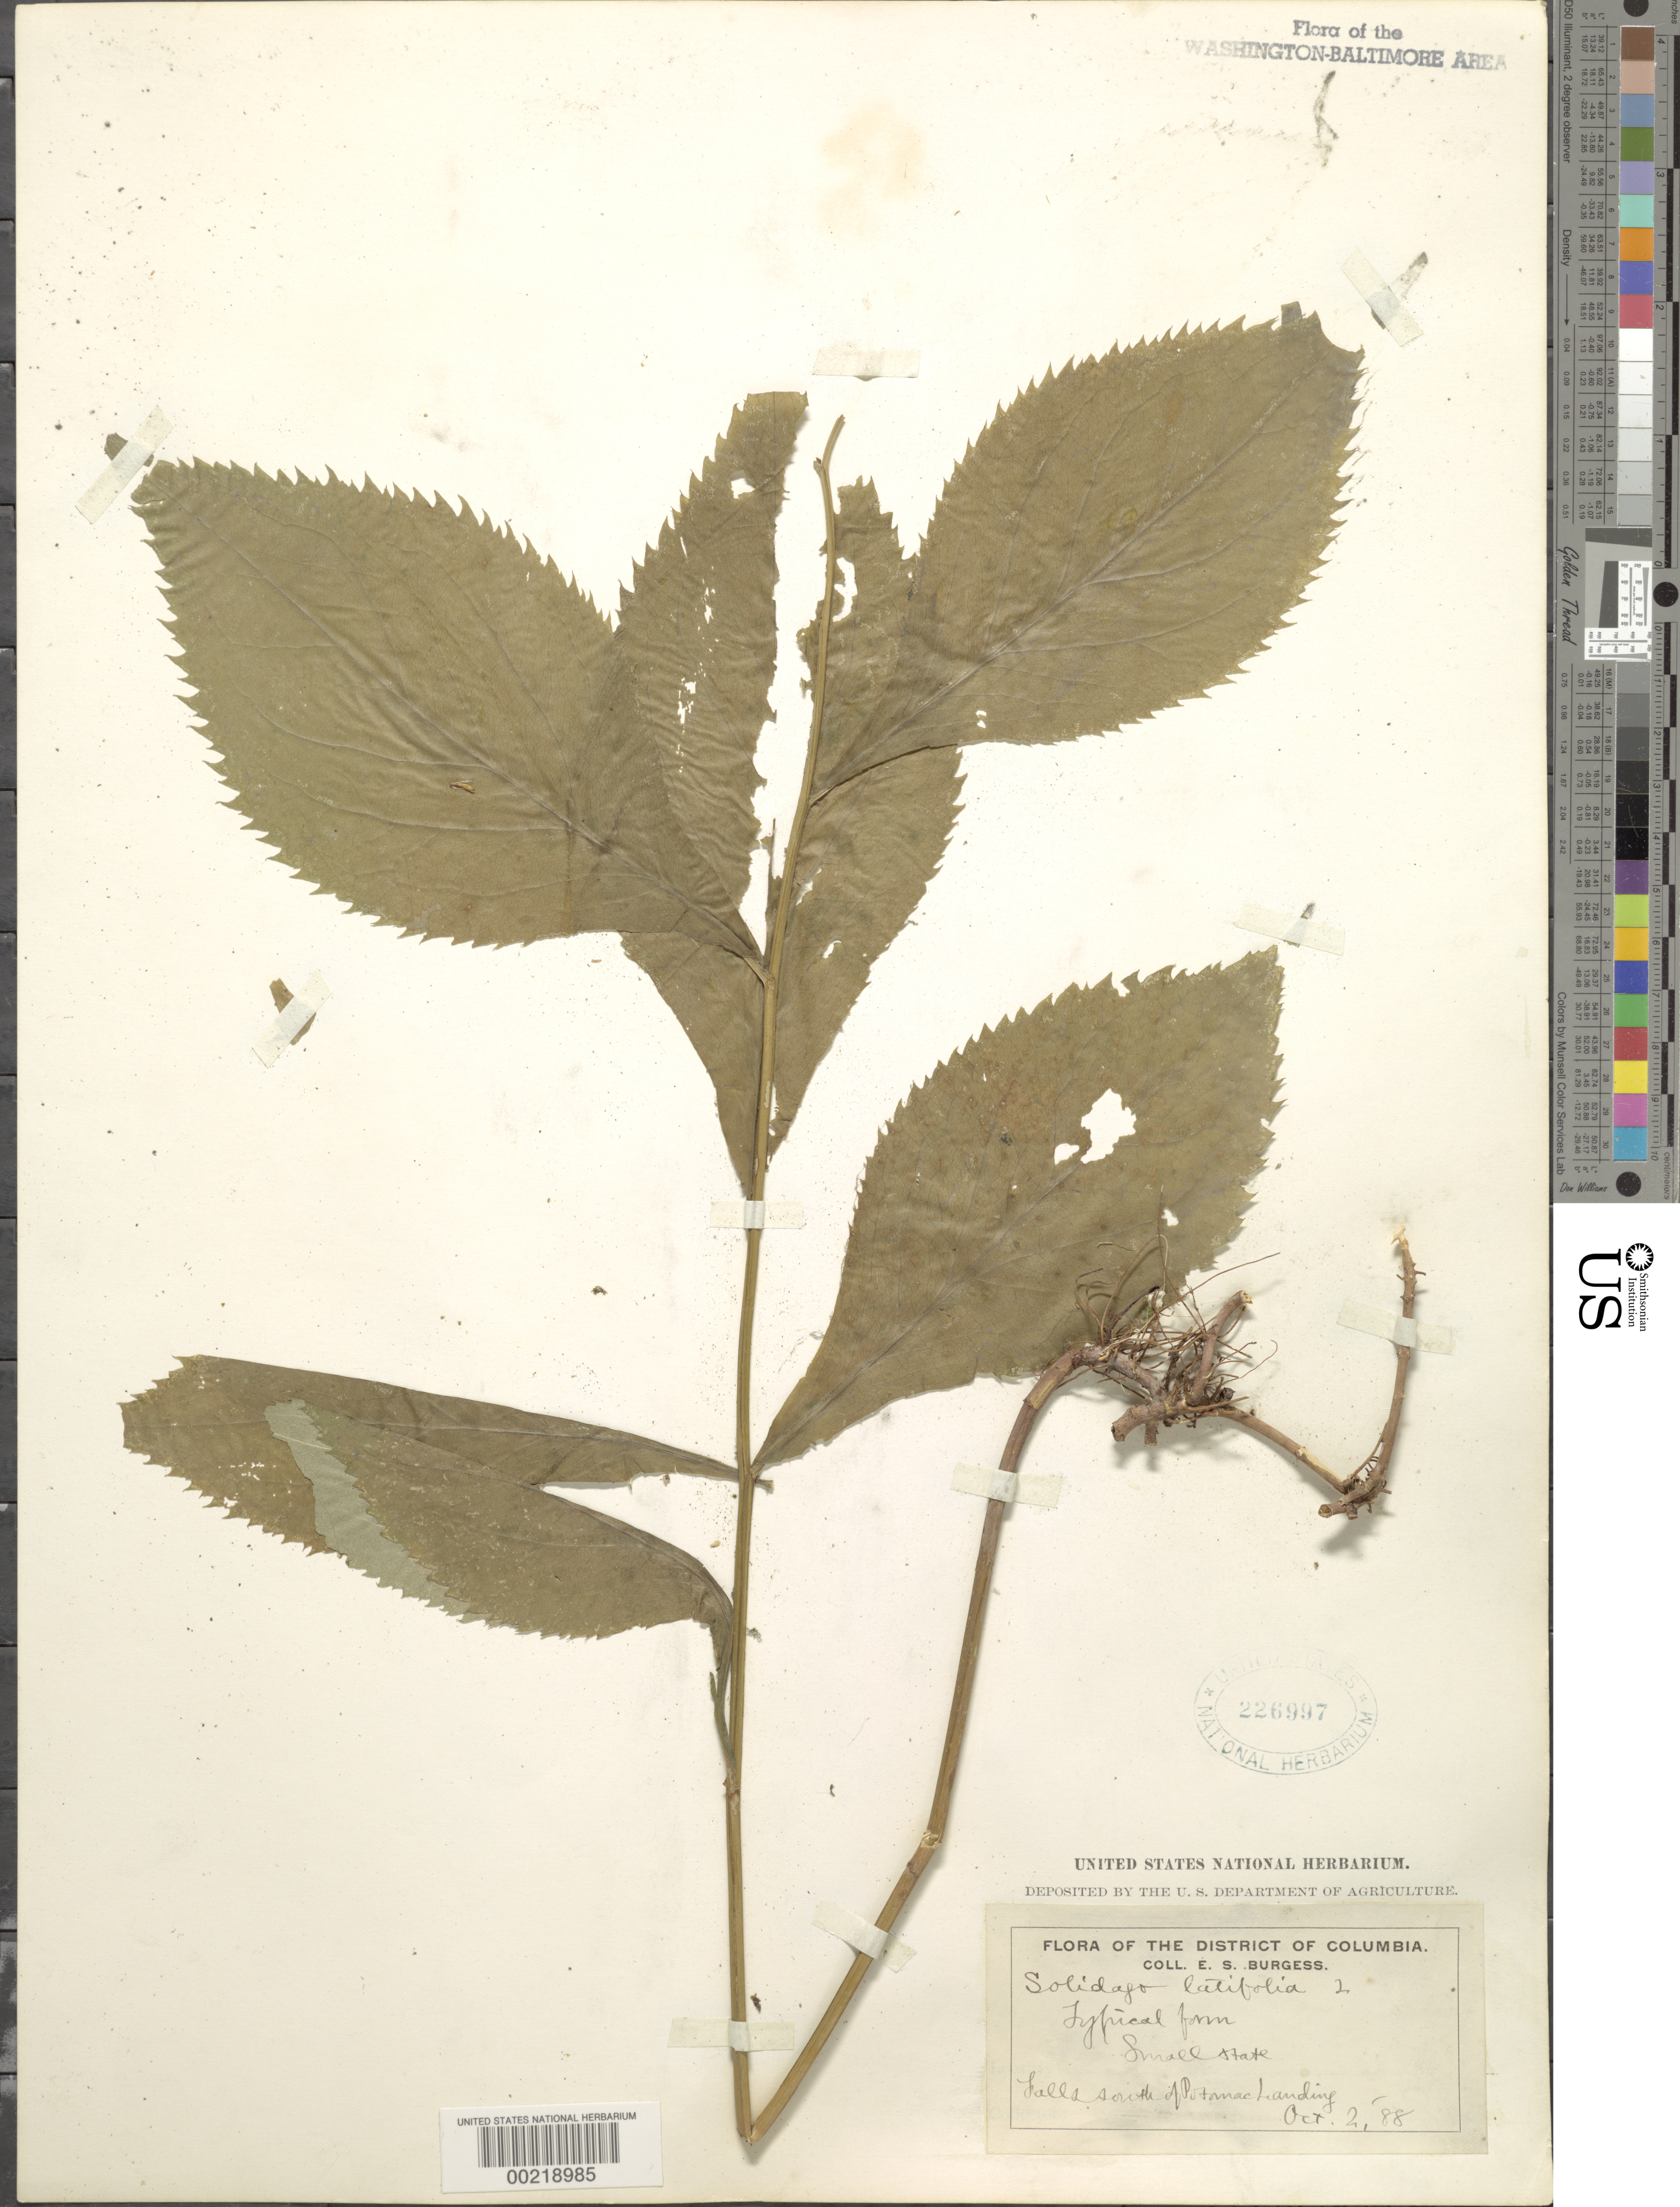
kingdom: Plantae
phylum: Tracheophyta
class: Magnoliopsida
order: Asterales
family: Asteraceae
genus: Solidago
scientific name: Solidago flexicaulis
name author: L.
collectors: E. Burgess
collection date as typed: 02 Oct 1888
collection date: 1888-10-02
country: United States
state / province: Maryland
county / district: Montgomery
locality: Falls south of Potomac Landing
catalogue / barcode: US 226997